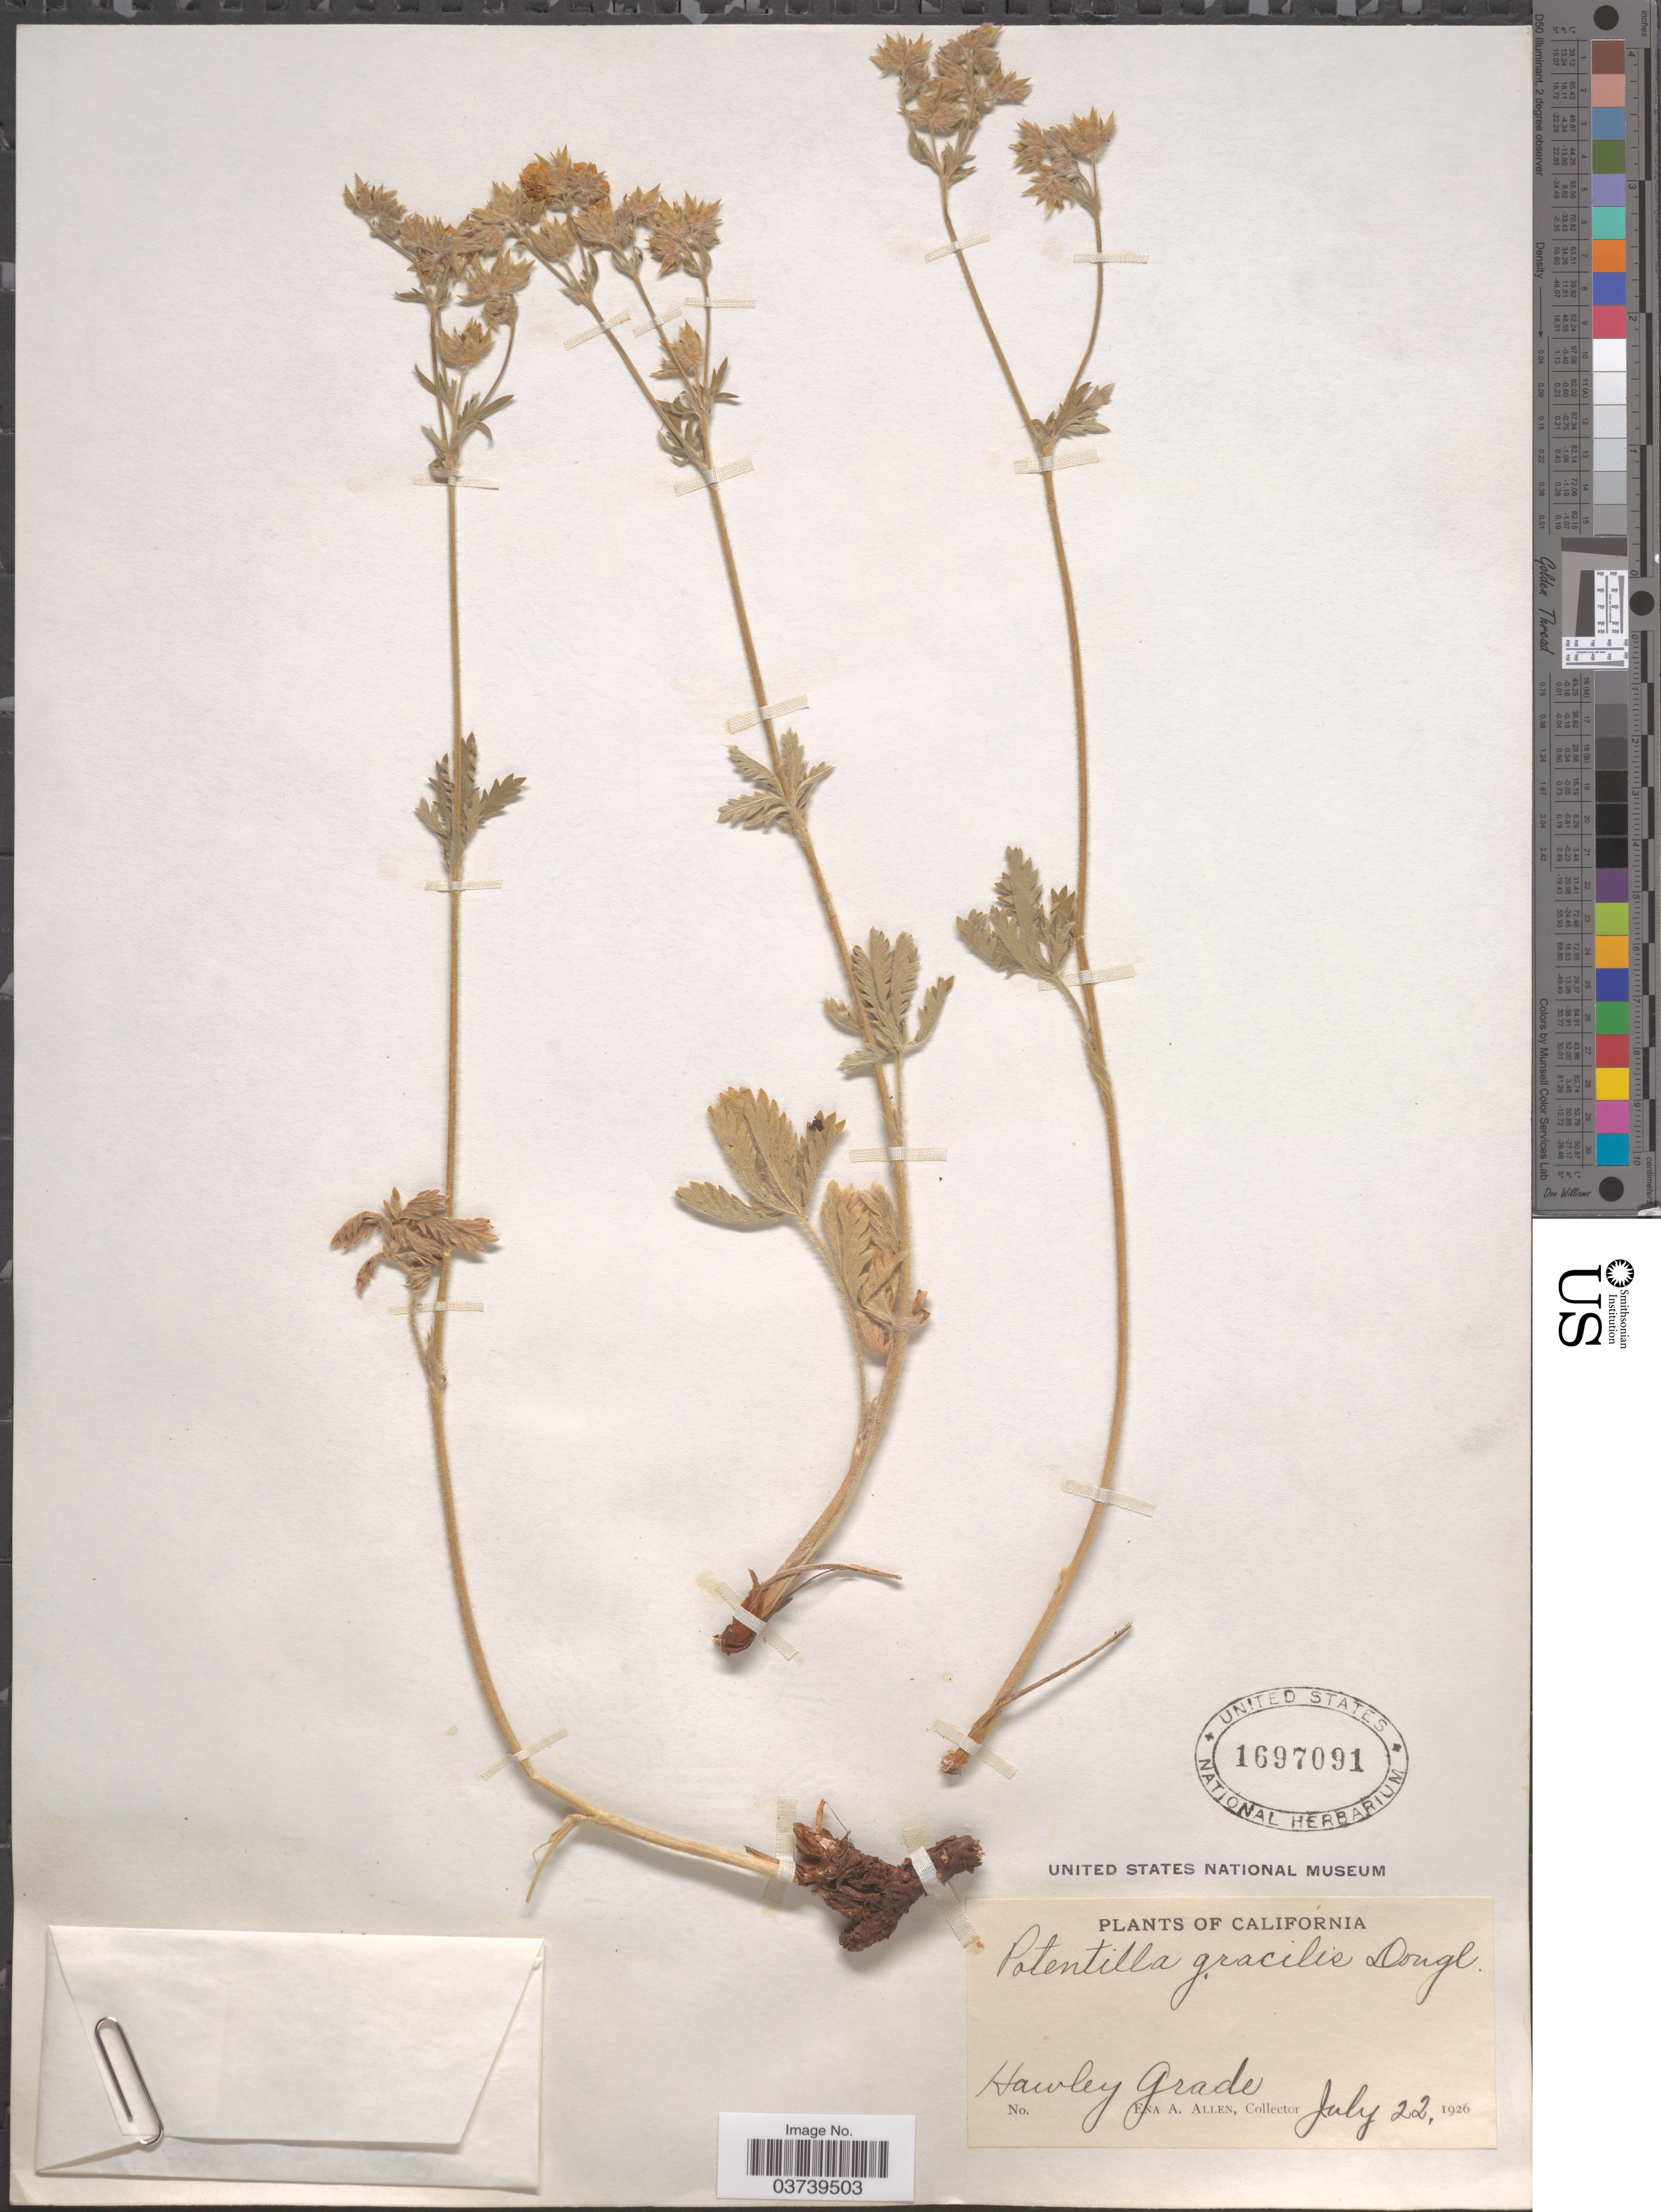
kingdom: Plantae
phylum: Tracheophyta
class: Magnoliopsida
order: Rosales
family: Rosaceae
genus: Potentilla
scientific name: Potentilla gracilis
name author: Douglas ex Hook.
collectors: E. A. Allen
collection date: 1926-07-22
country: United States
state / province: California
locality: Hawley Grade.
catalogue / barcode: US 1697091